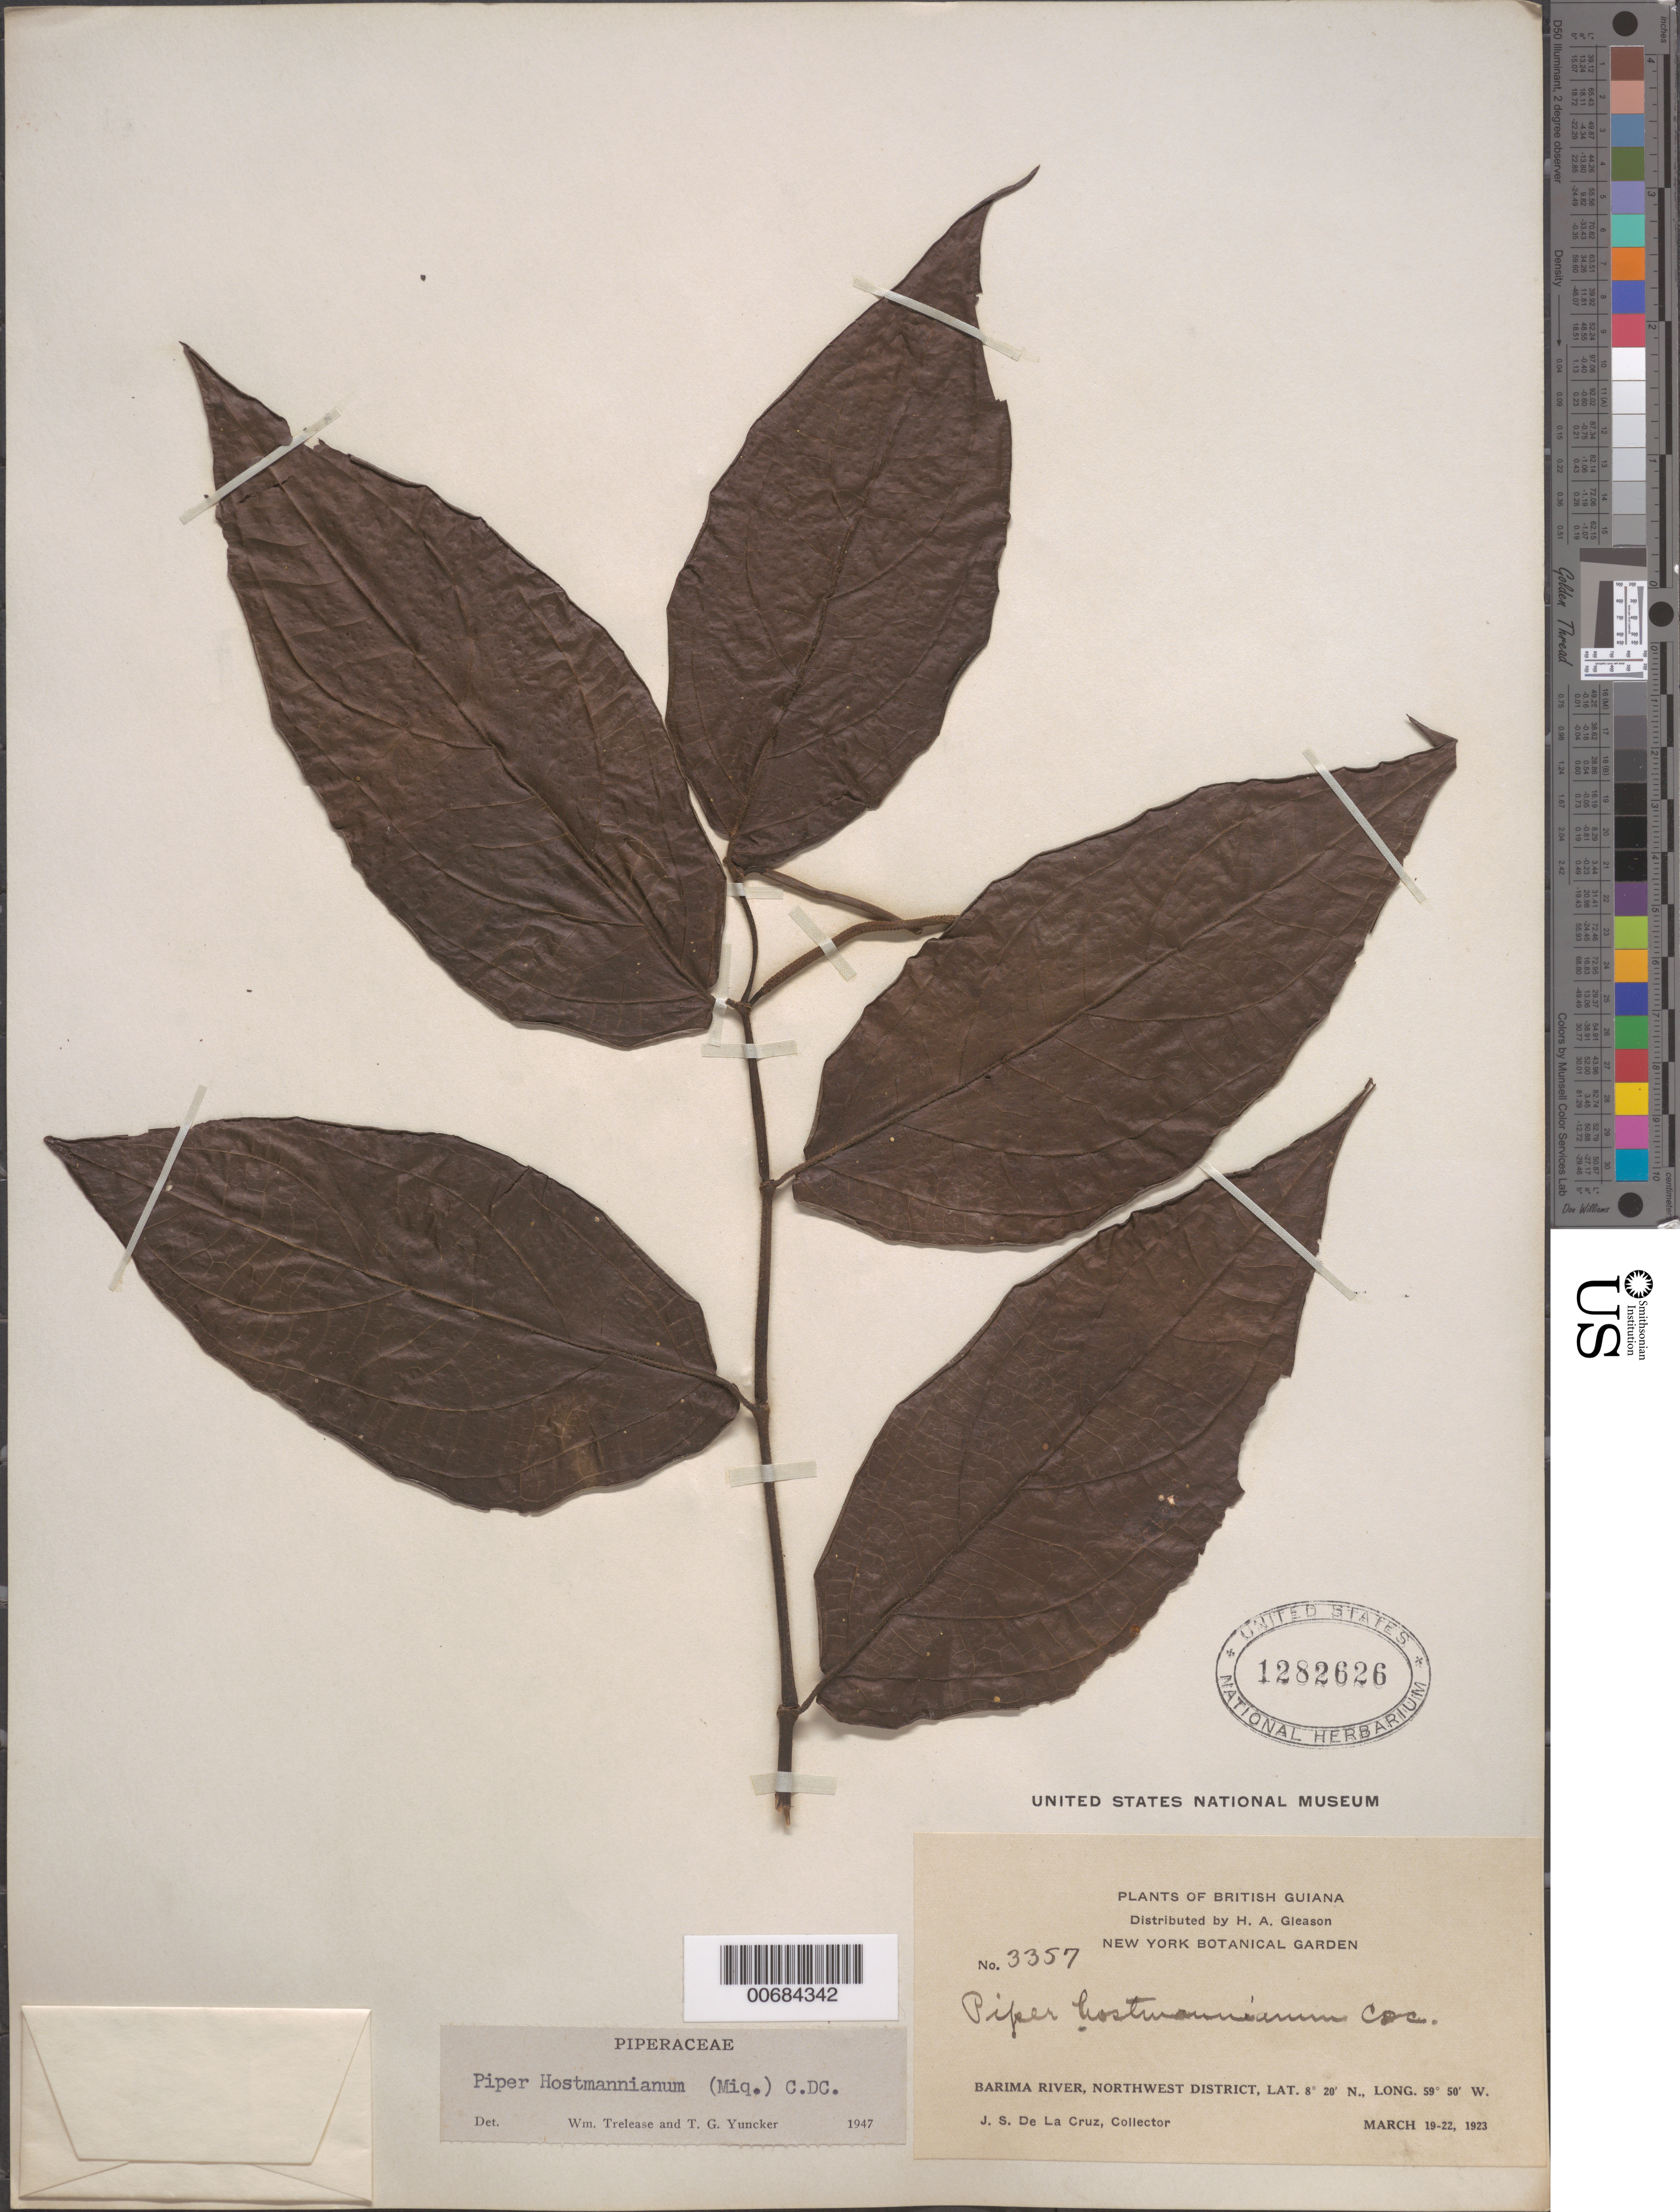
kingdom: Plantae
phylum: Tracheophyta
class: Magnoliopsida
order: Piperales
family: Piperaceae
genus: Piper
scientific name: Piper hostmannianum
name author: (Miq.) C. DC.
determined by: Trelease, W.; Yuncker, T. G.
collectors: J. S. de la Cruz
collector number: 3357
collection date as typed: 19-Mar-23 to 22-Mar-23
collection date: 1923-03-19/1923-03-22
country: Guyana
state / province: Barima-Waini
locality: Barima R., NW District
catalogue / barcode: US 1282626